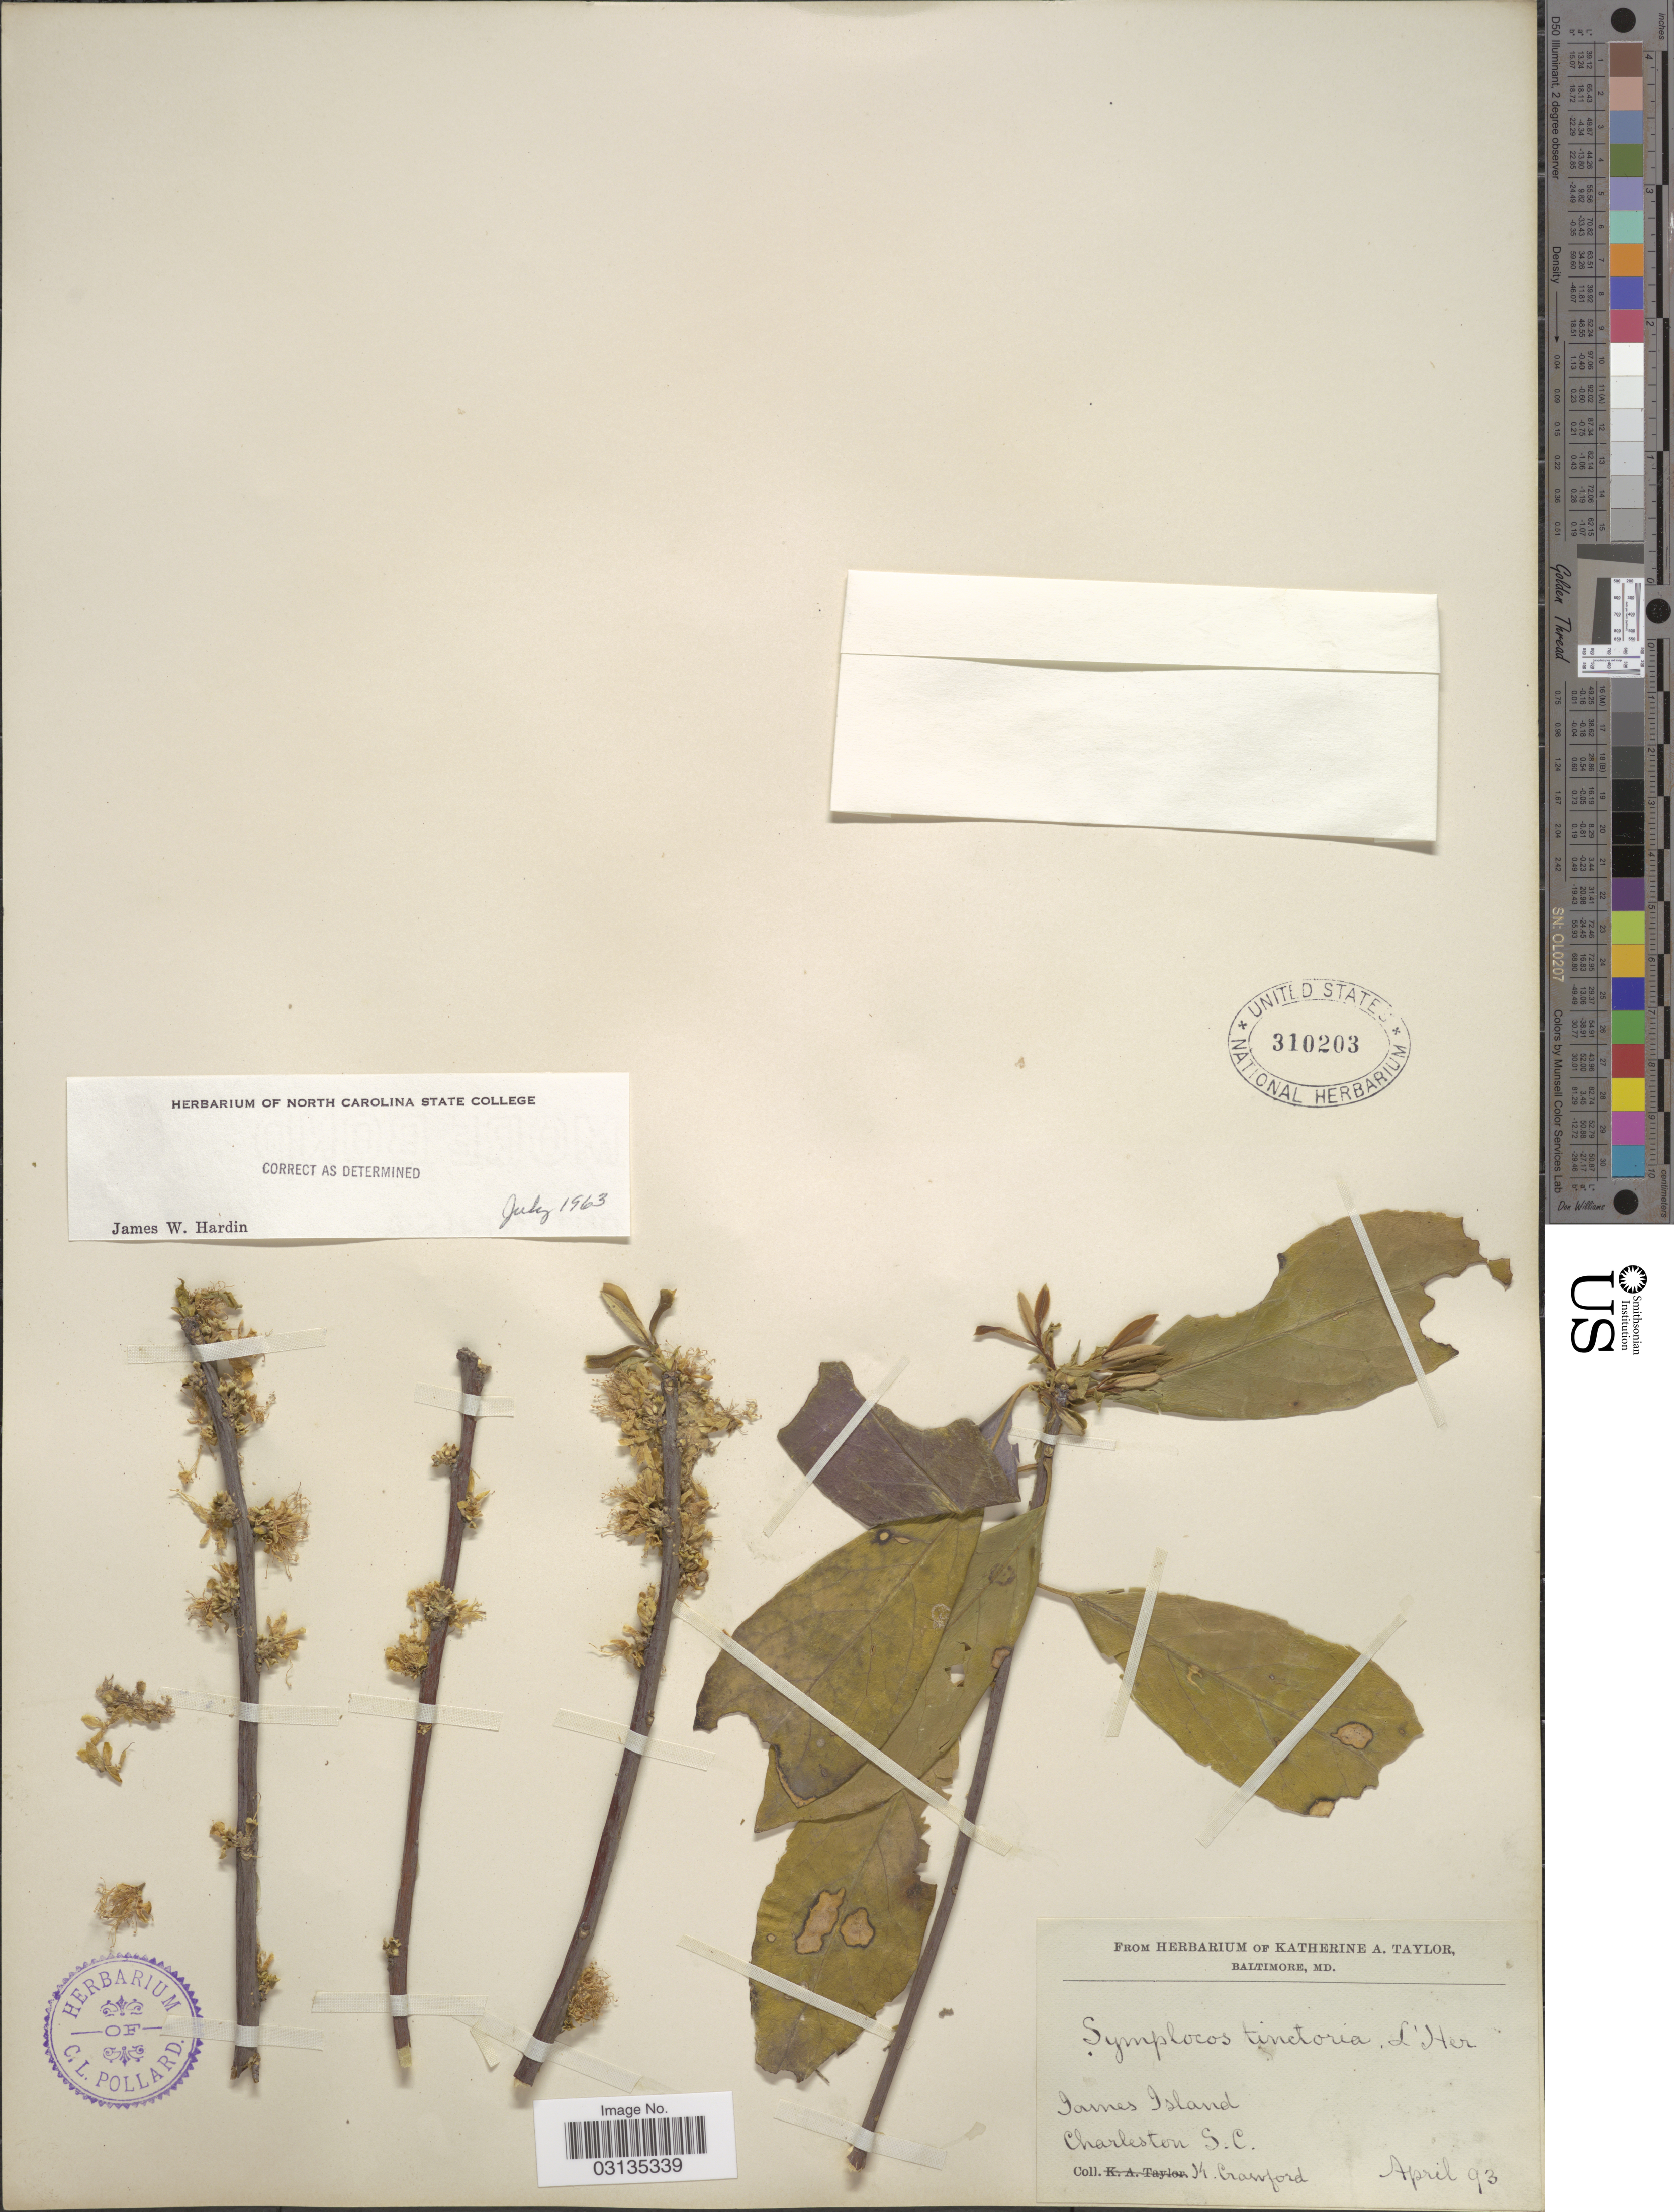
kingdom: Plantae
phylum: Tracheophyta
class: Magnoliopsida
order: Ericales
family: Symplocaceae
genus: Symplocos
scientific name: Symplocos tinctoria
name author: (L.) L'Hér.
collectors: K. Crawford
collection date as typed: Transcribed d/m/y: /4/93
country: United States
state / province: South Carolina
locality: James Island, Charleston.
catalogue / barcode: US 310203